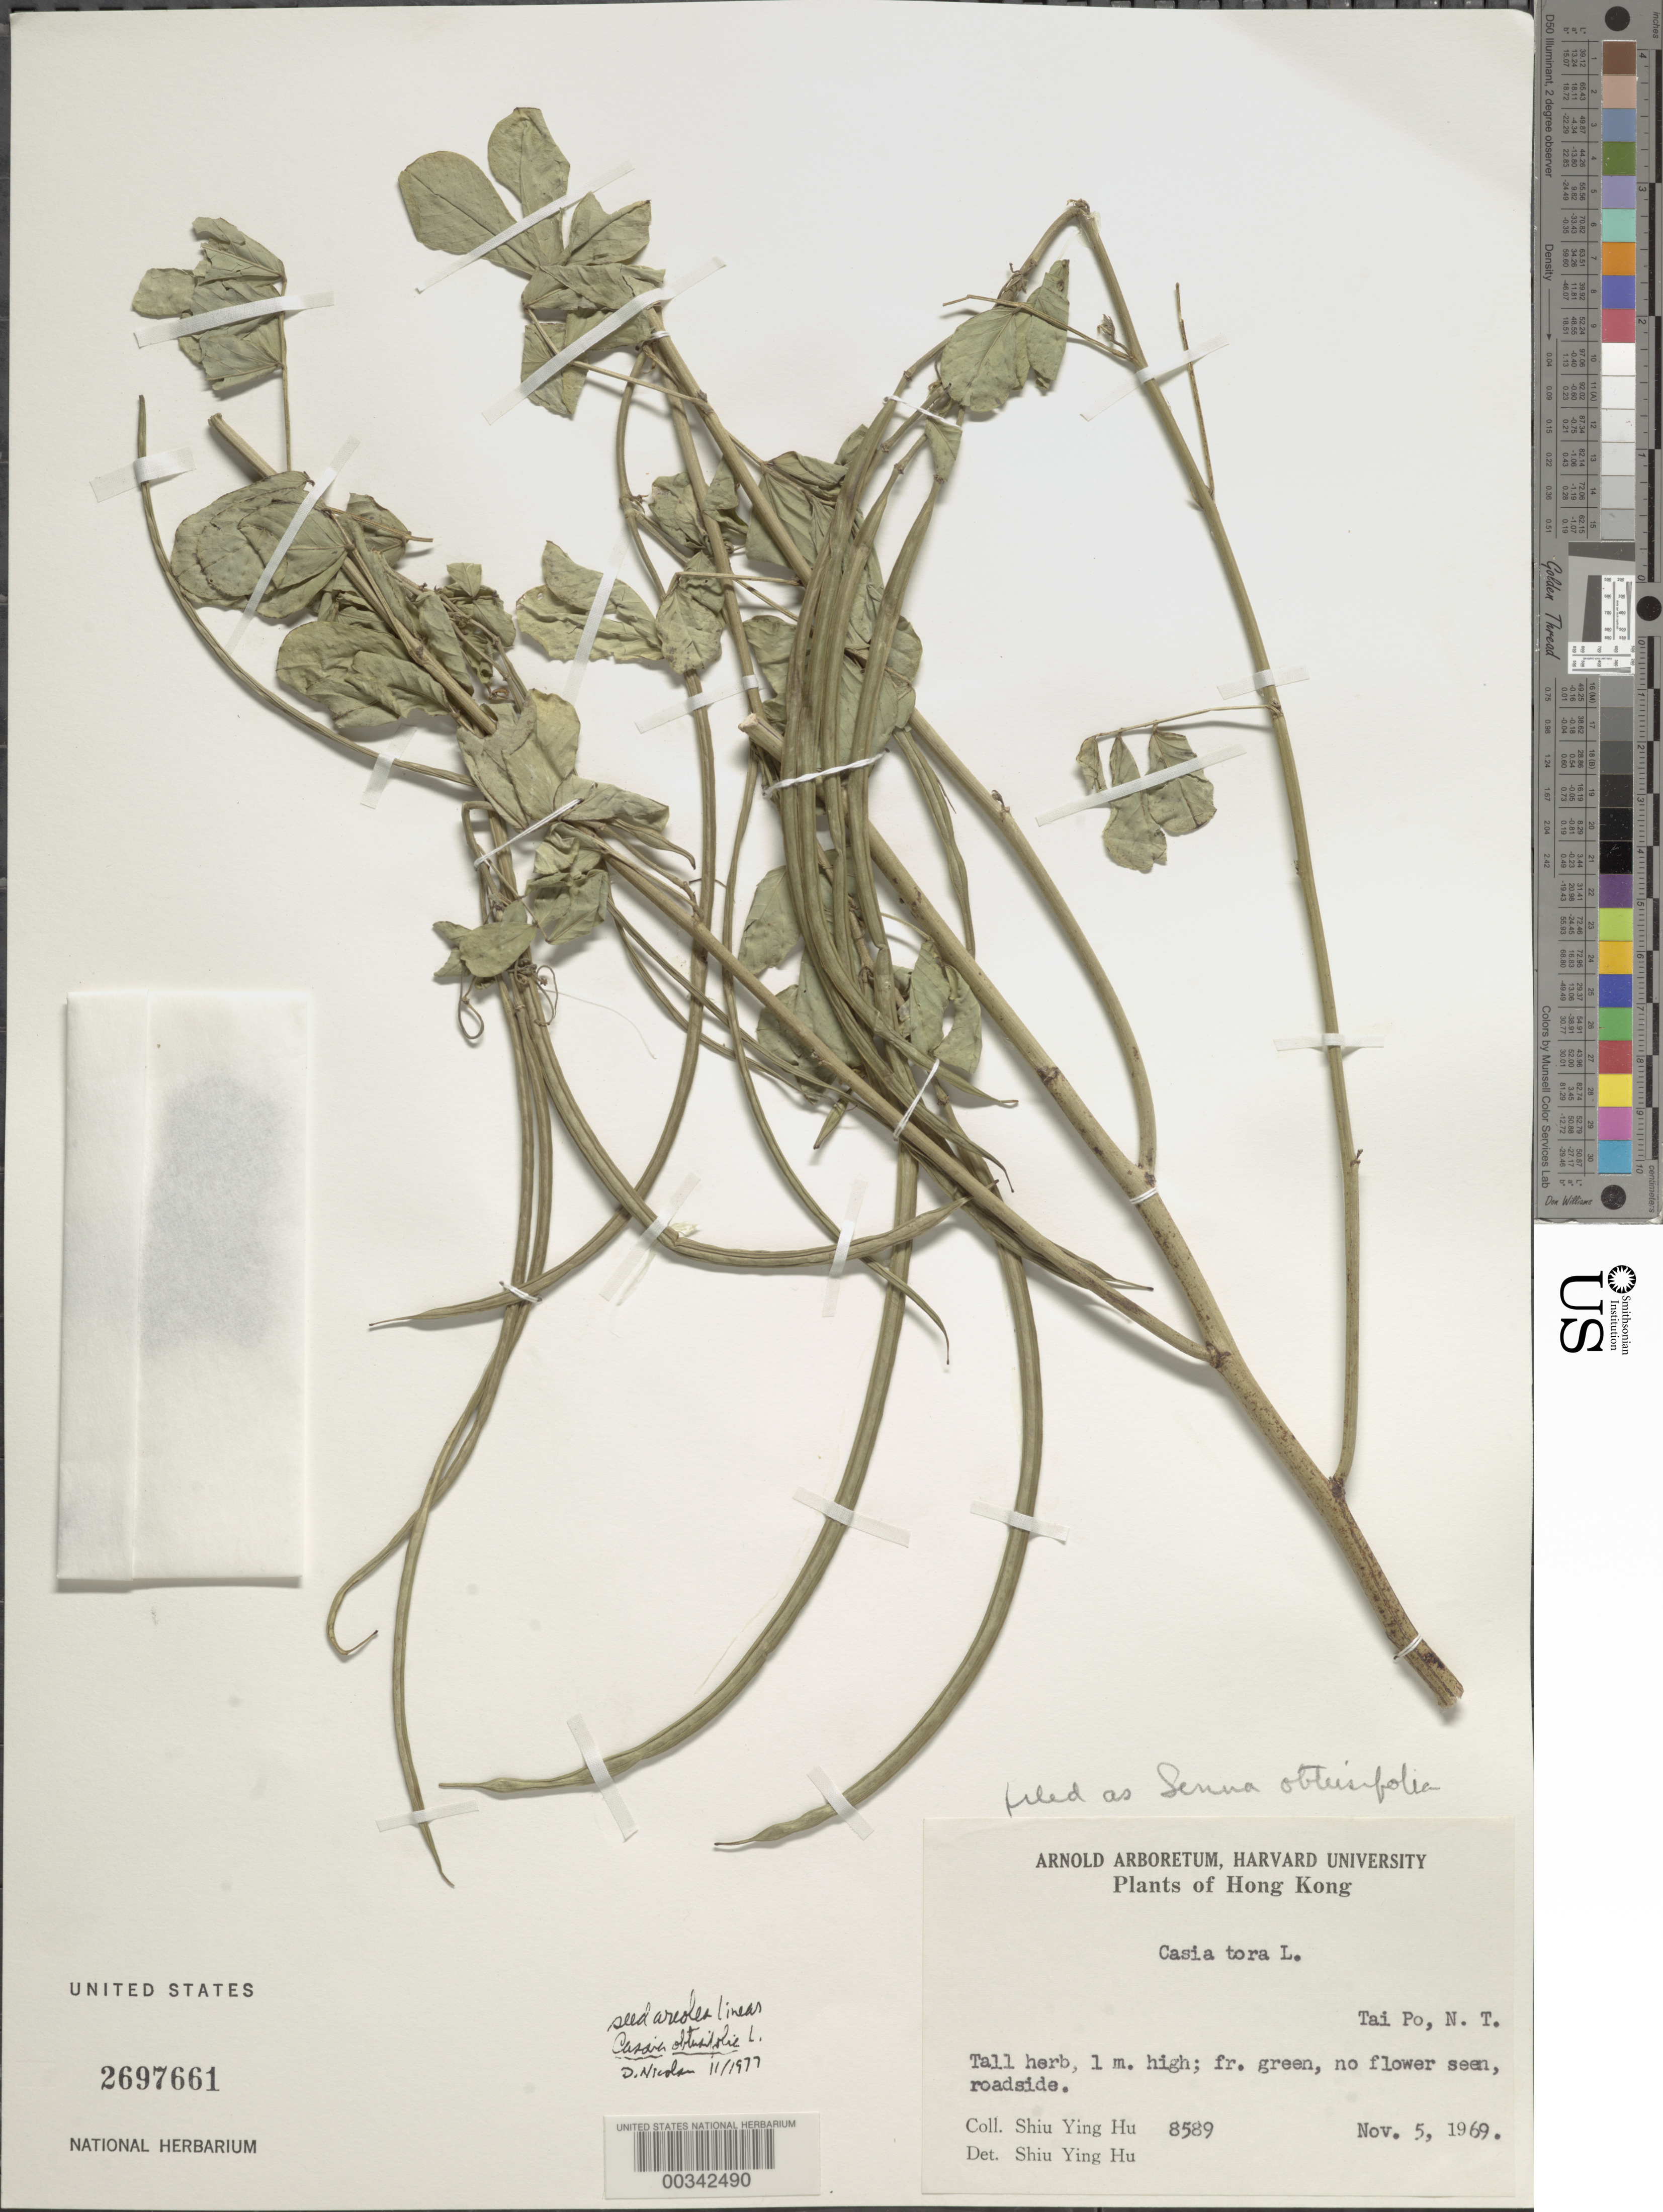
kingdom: Plantae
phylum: Tracheophyta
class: Magnoliopsida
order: Fabales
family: Fabaceae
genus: Senna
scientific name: Senna obtusifolia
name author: (L.) H.S. Irwin & Barneby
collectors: S. Y. Hu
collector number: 8589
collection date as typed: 05 Nov 1969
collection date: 1969-11-05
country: China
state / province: Hong Kong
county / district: New Territories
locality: Tai po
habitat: Roadside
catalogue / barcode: US 2697661